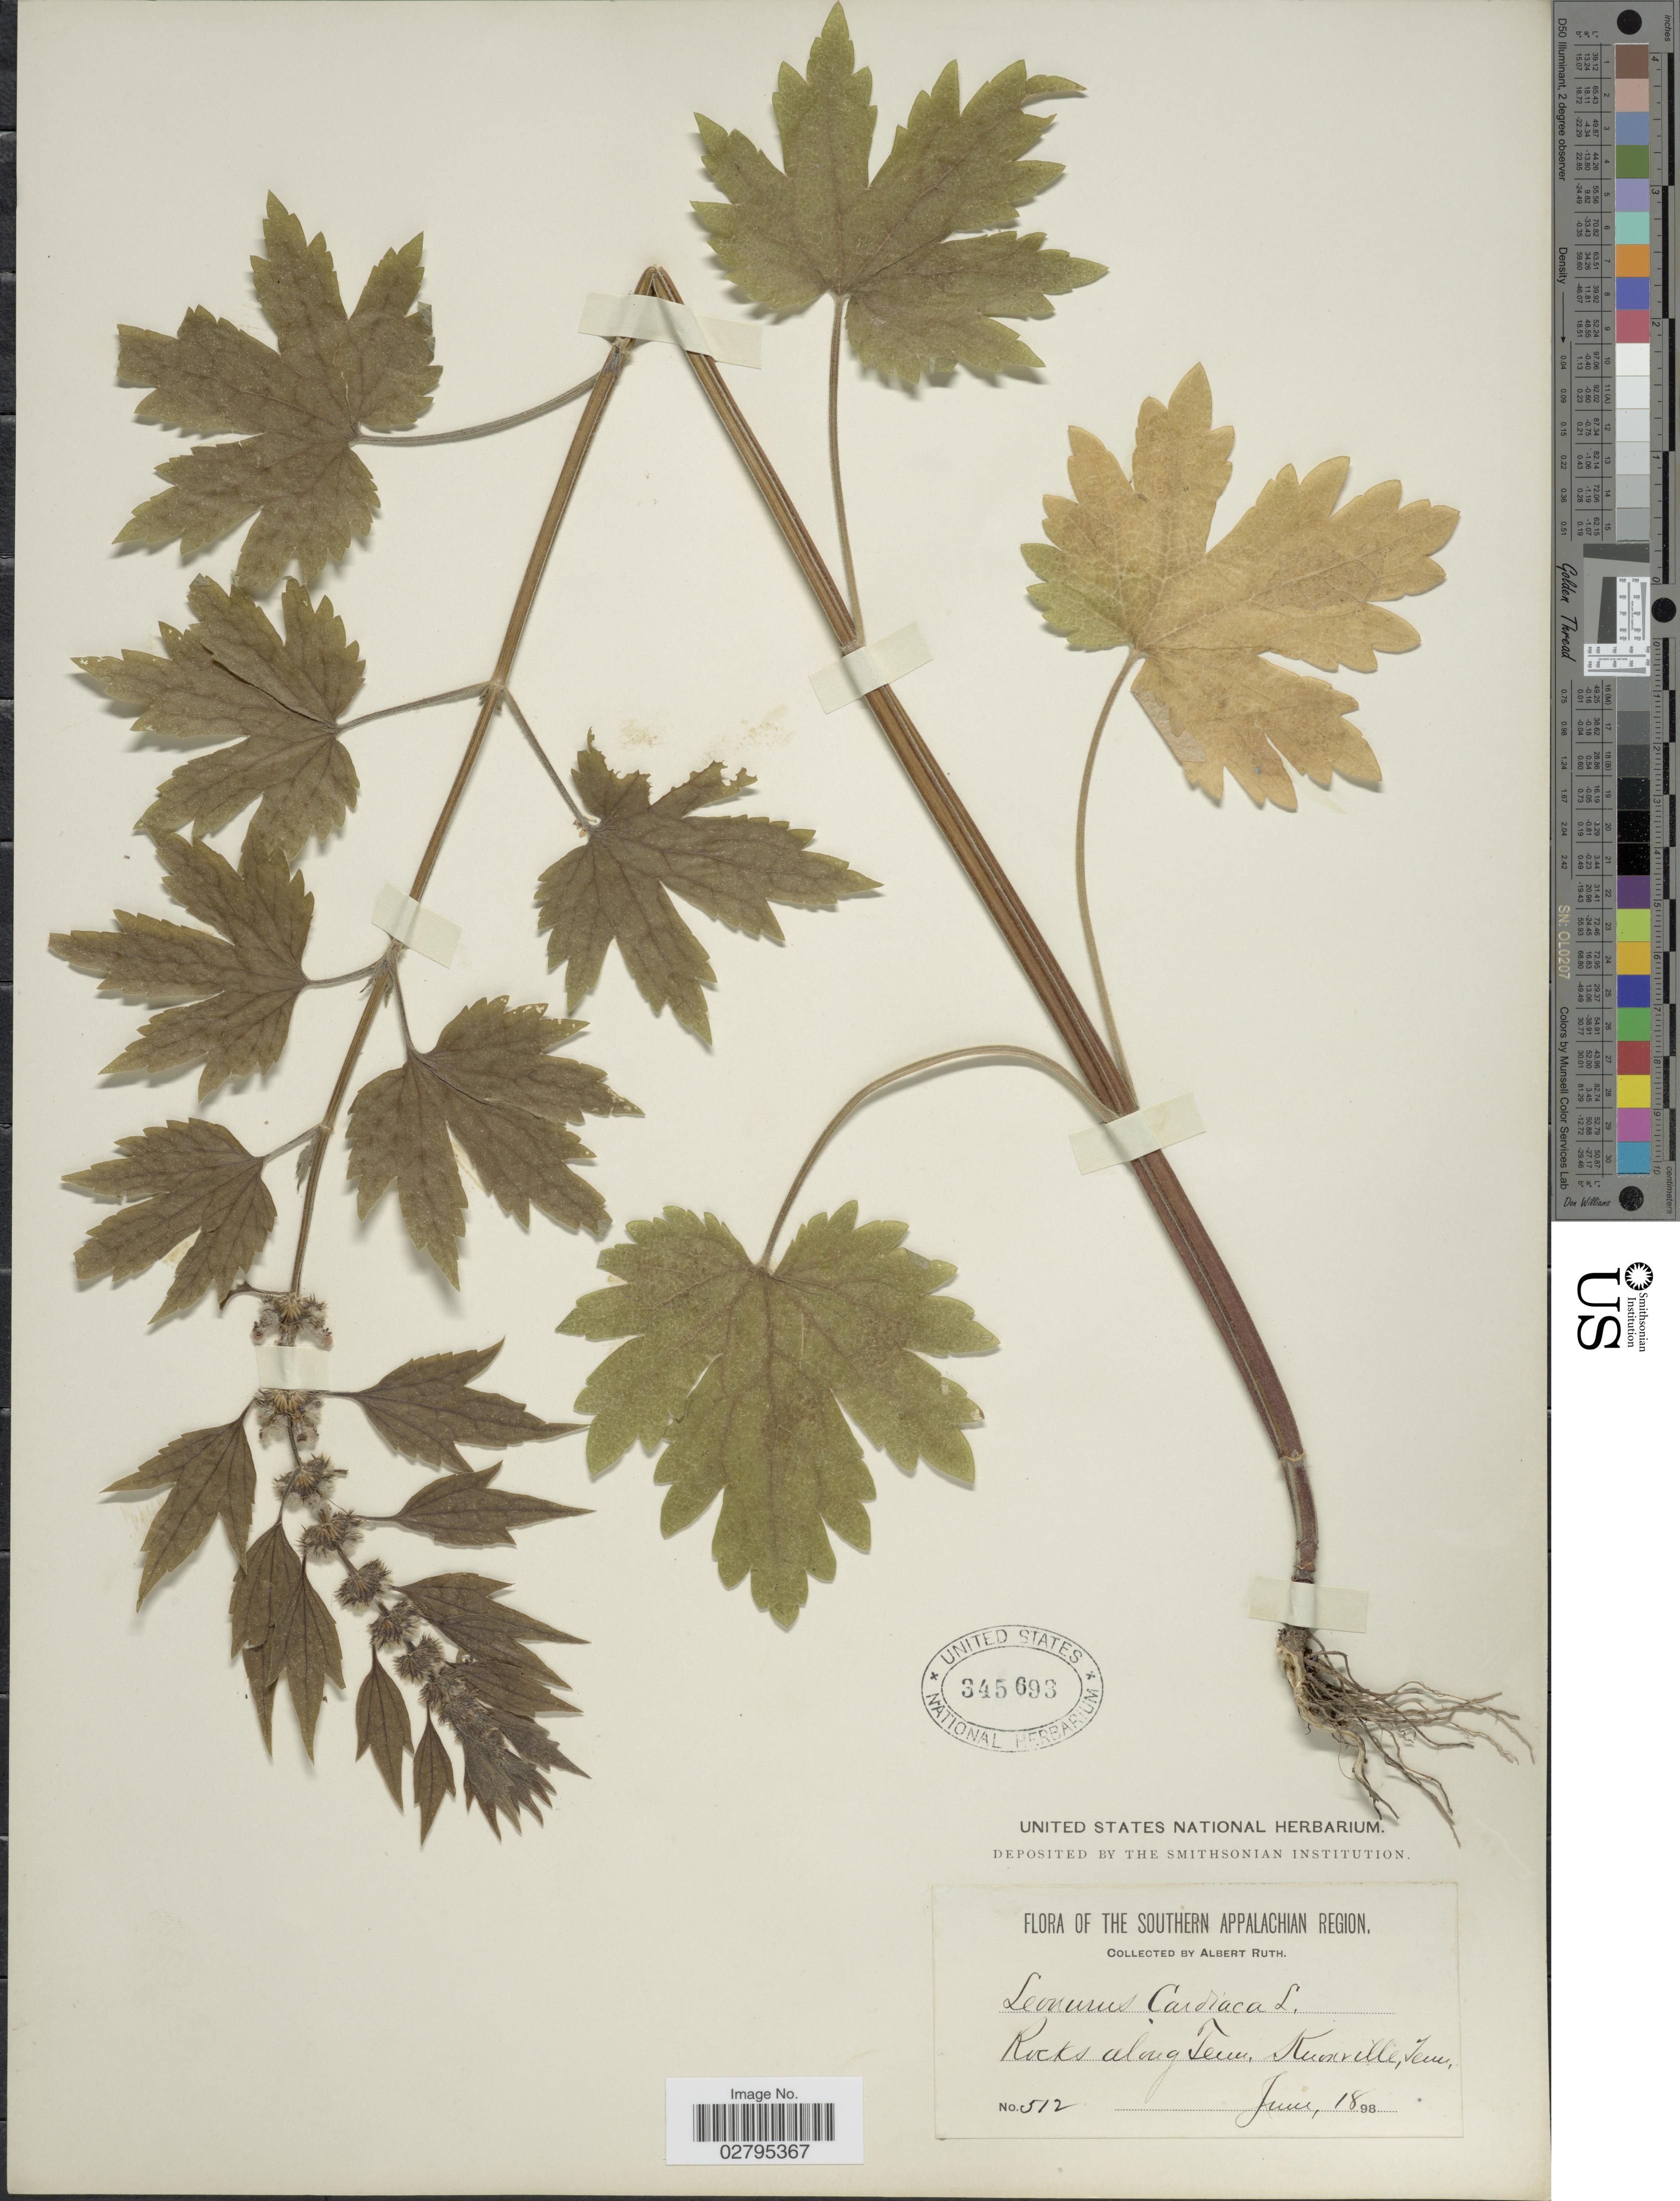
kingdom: Plantae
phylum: Tracheophyta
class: Magnoliopsida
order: Lamiales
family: Lamiaceae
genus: Leonurus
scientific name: Leonurus cardiaca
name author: L.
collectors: A. Ruth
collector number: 512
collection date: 1898-06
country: United States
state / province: Tennessee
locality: Southern Appalachian Region, Rocks along Tenn. Knoxville, Tenn.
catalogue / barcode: US 345693